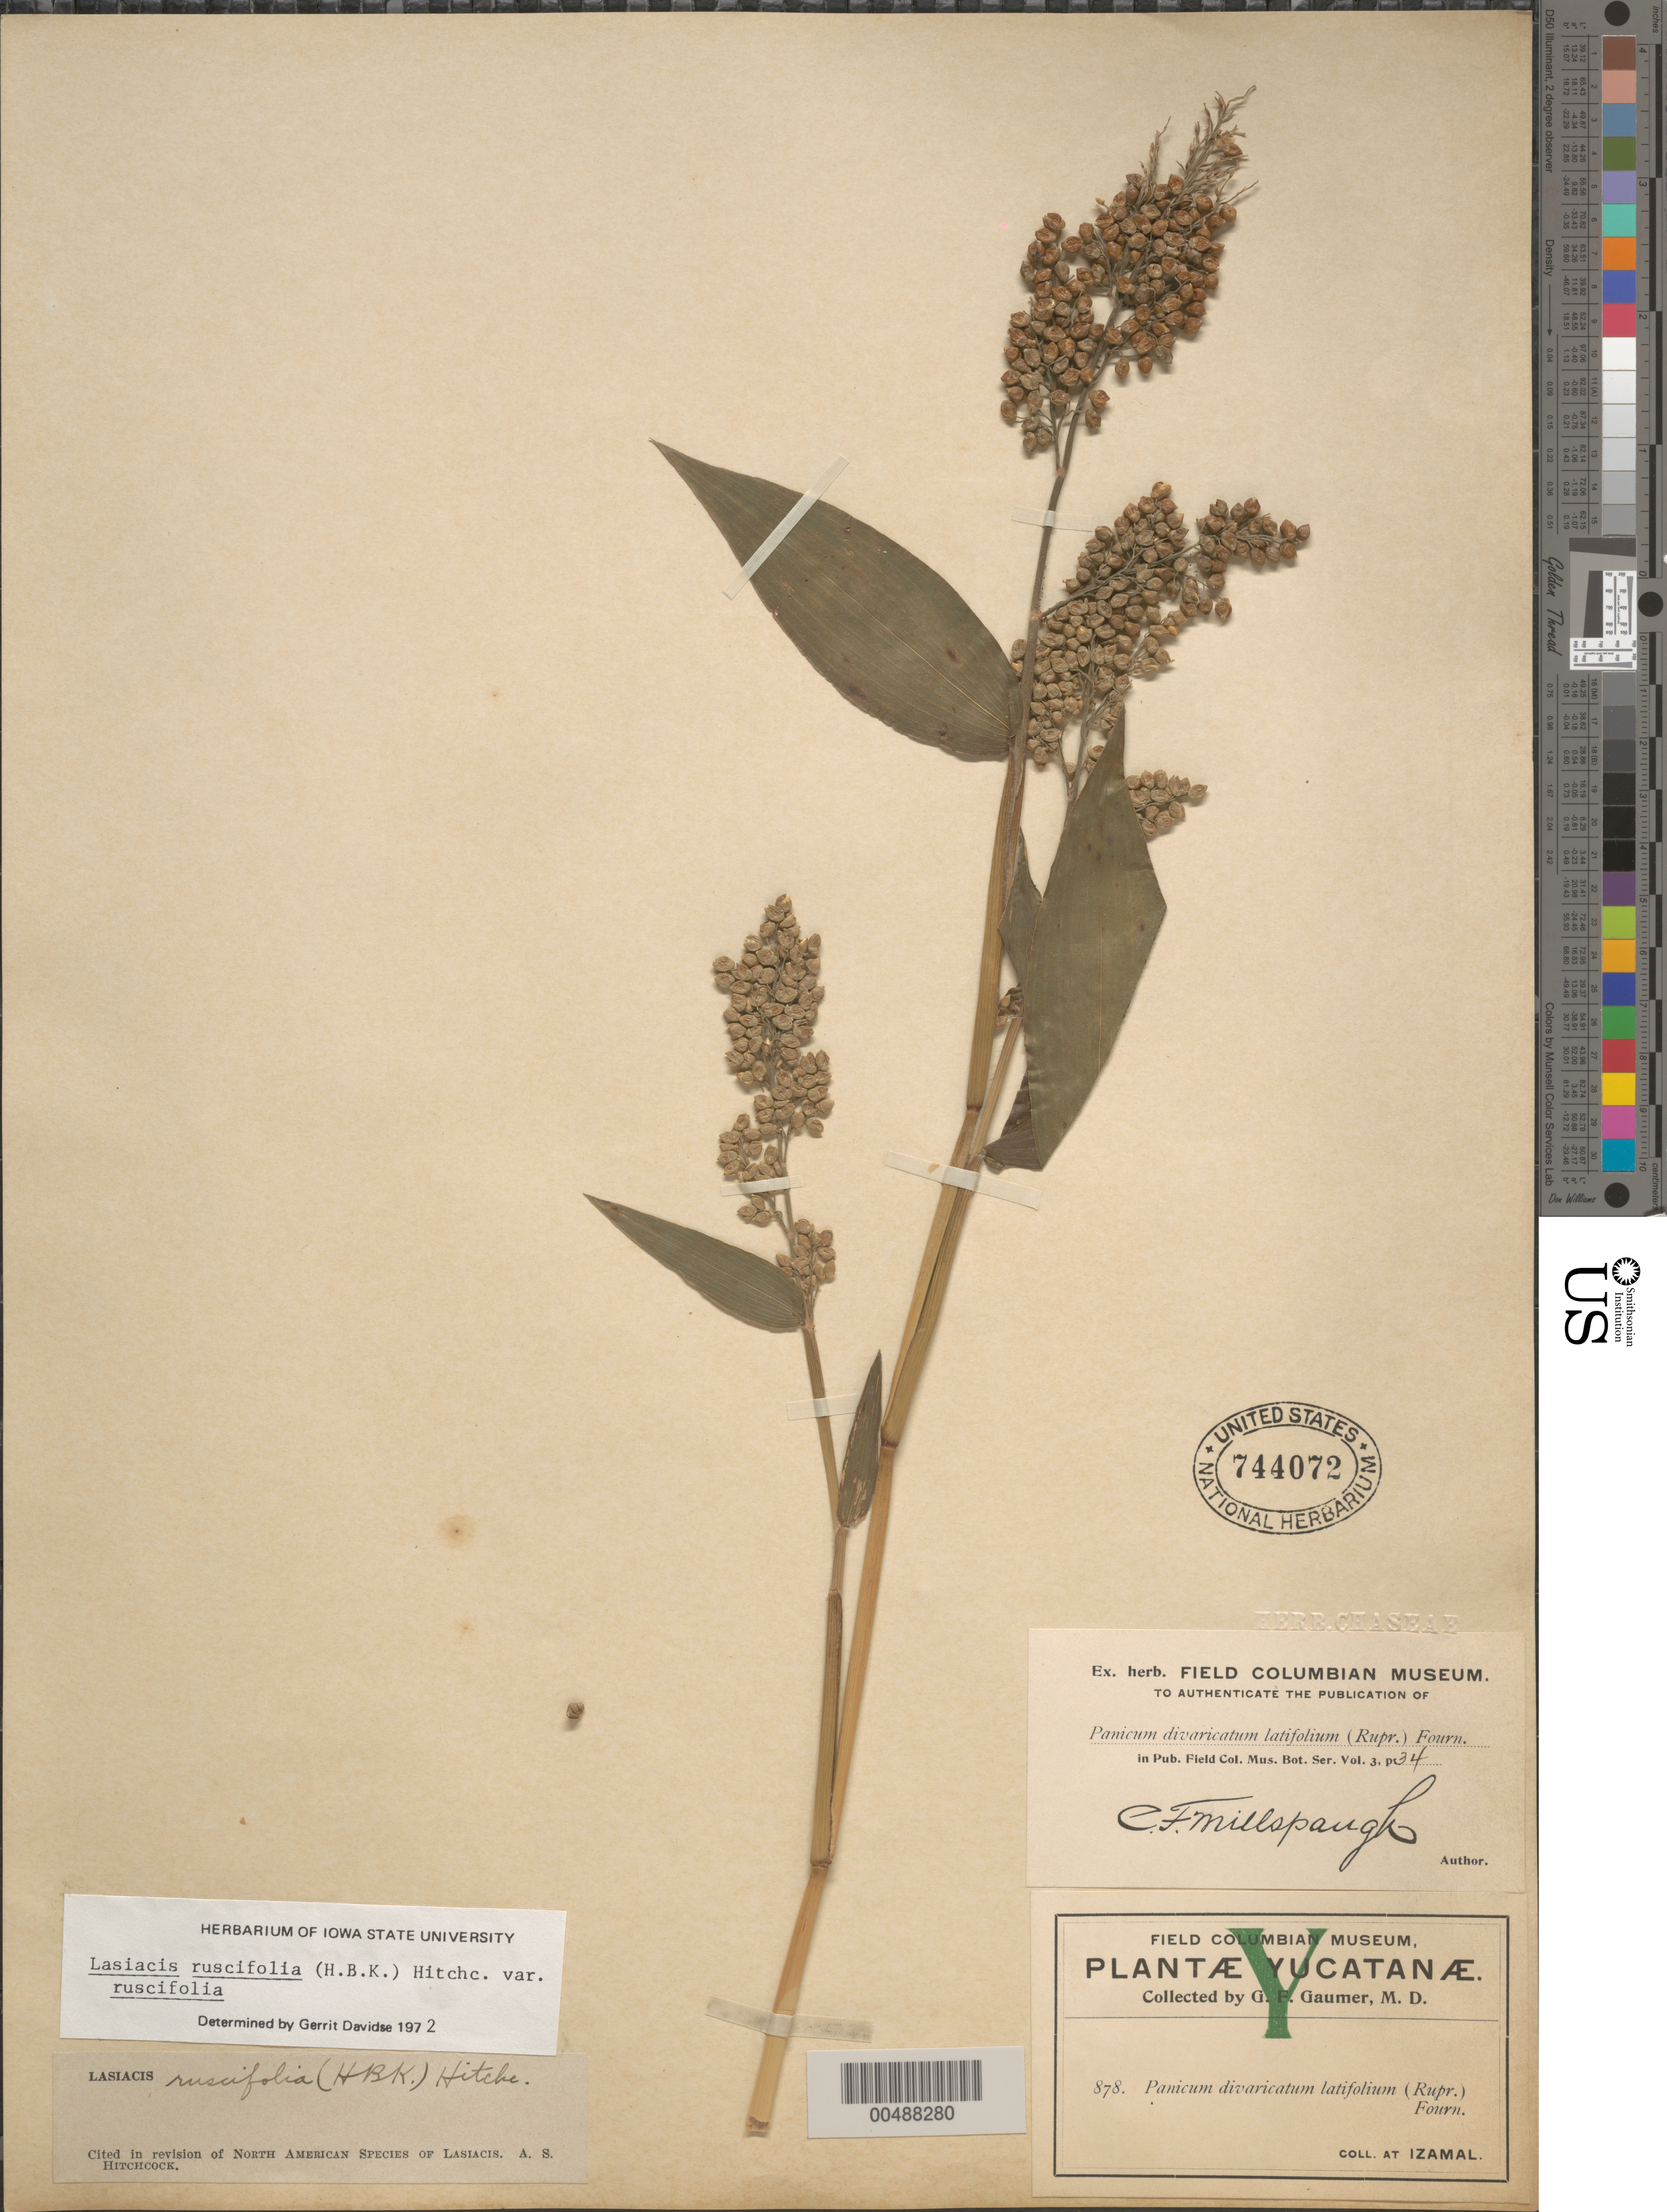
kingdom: Plantae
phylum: Tracheophyta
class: Liliopsida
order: Poales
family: Poaceae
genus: Lasiacis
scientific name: Lasiacis ruscifolia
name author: (Kunth) Hitchc.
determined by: Davidse, Gerrit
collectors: G. F. Gaumer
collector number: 878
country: Mexico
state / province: Yucatan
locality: Izamal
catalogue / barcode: US 744072